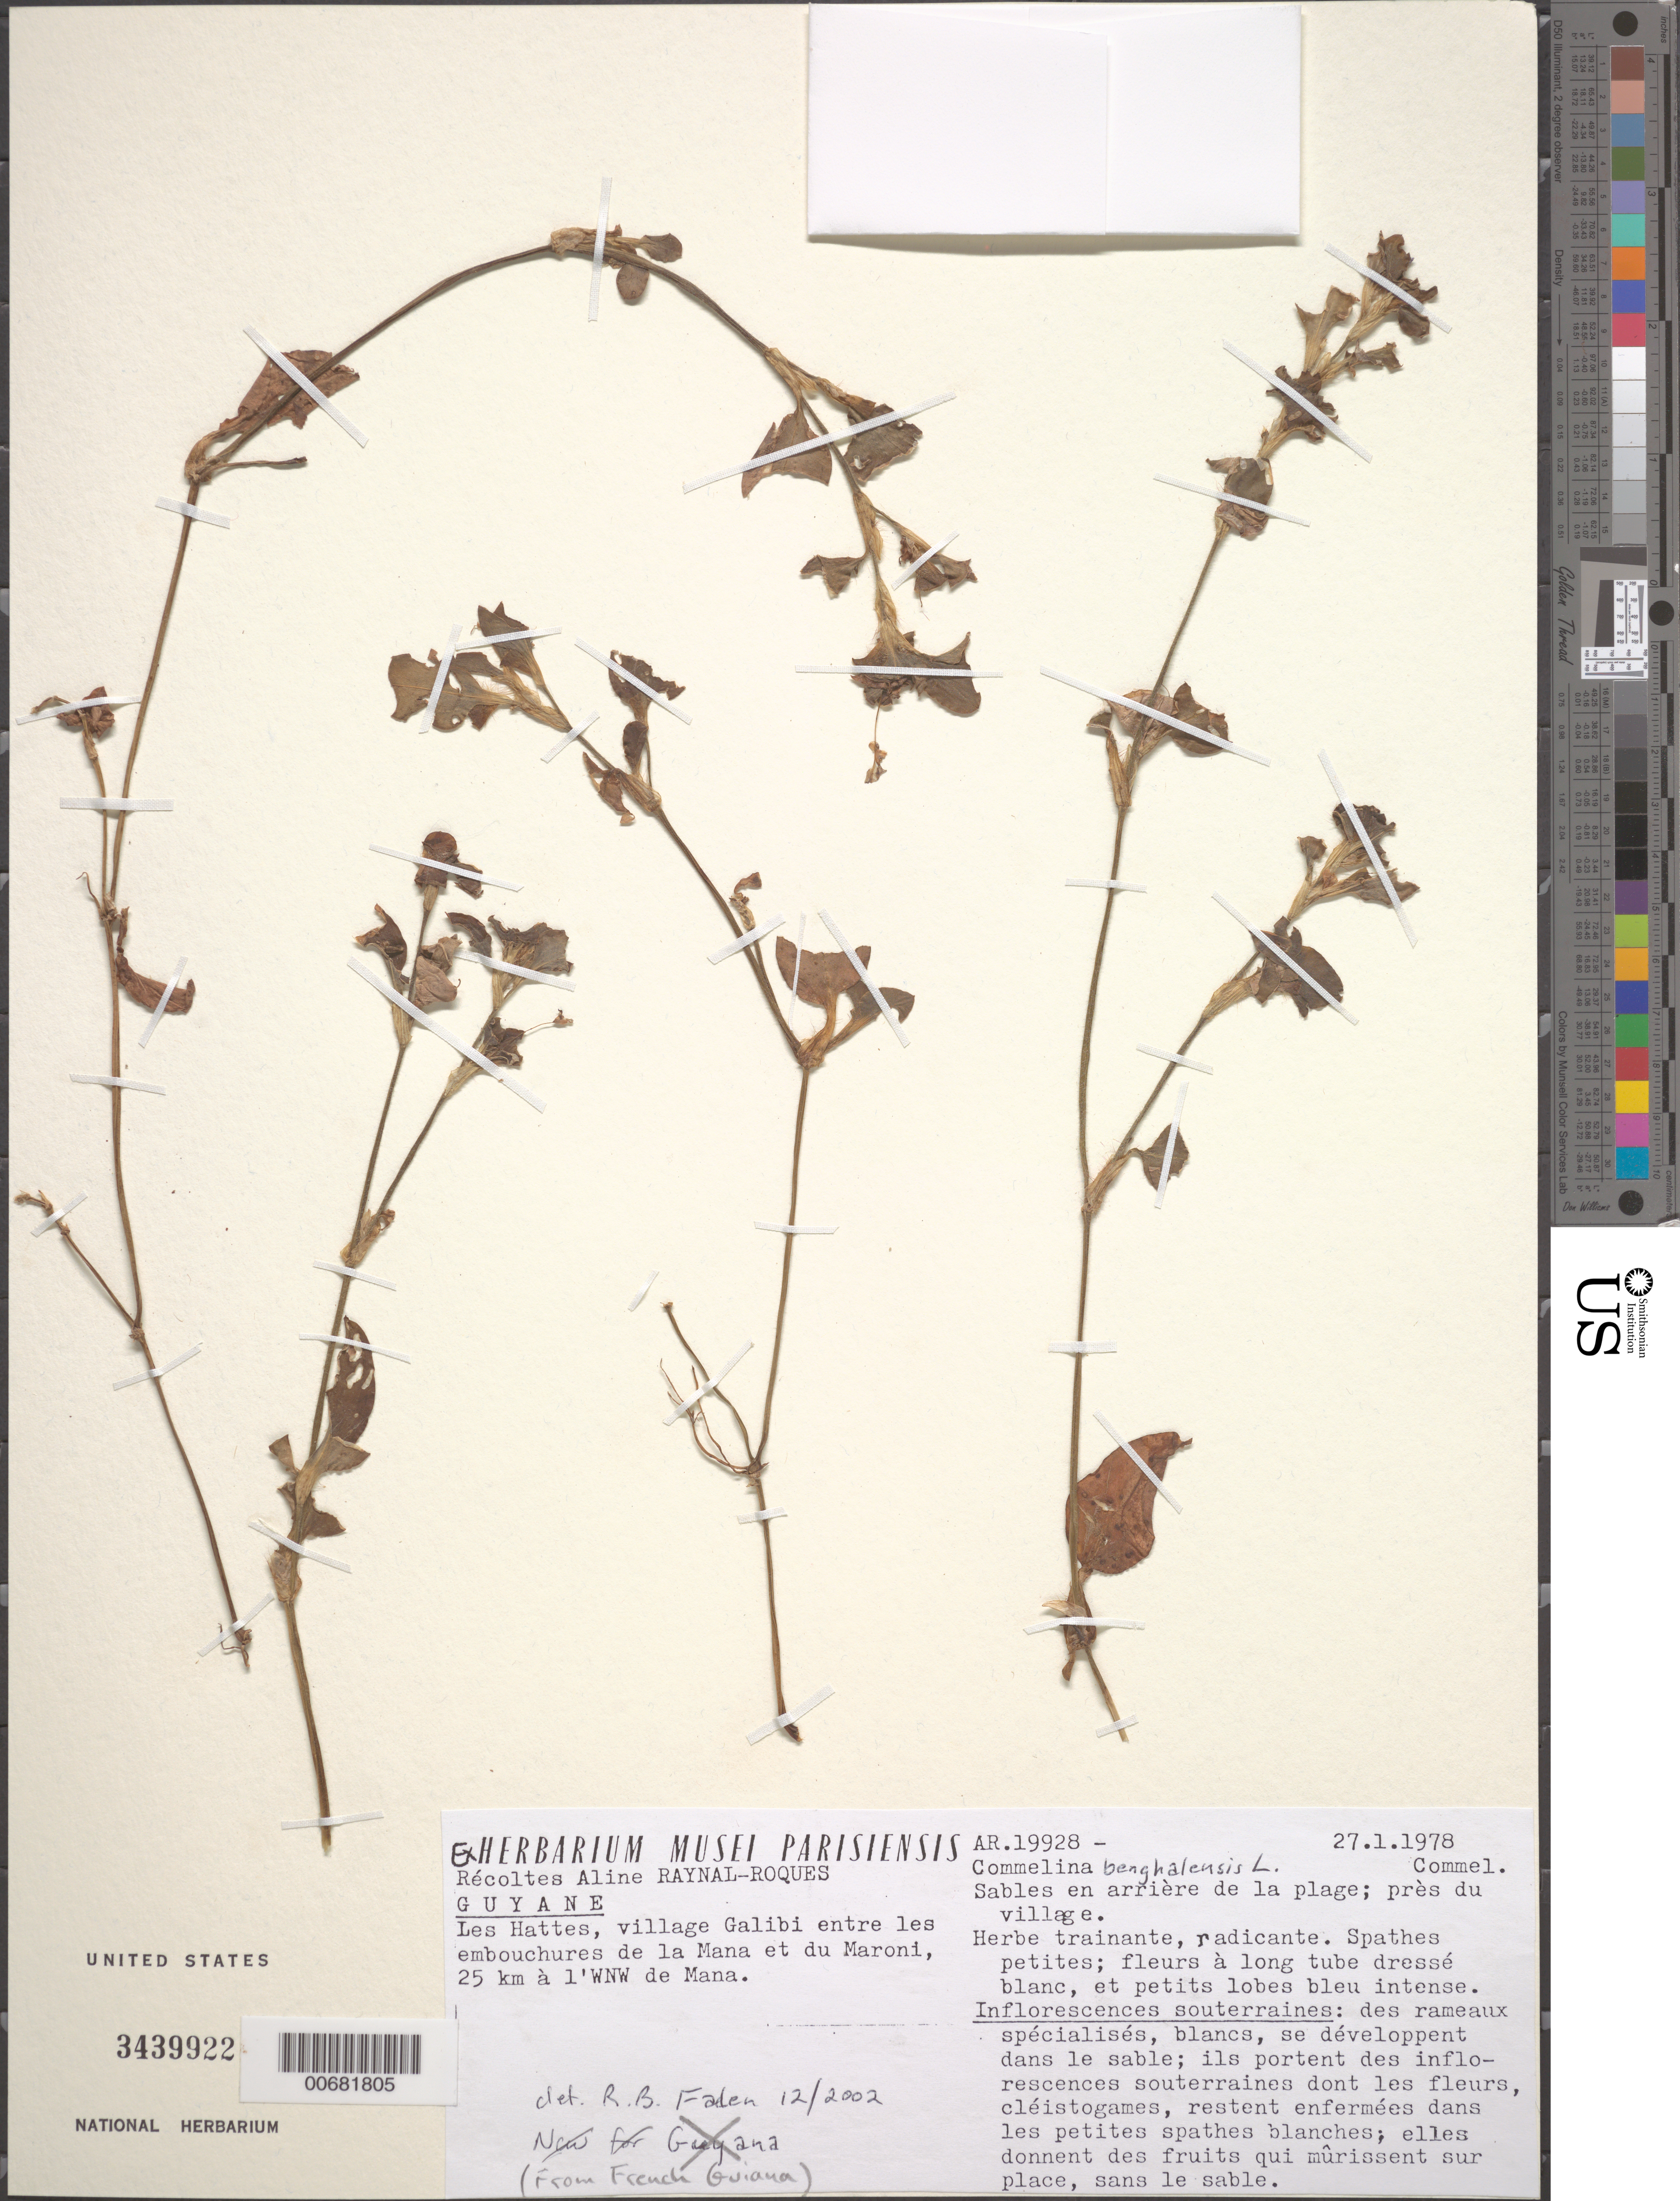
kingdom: Plantae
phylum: Tracheophyta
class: Liliopsida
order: Commelinales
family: Commelinaceae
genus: Commelina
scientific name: Commelina benghalensis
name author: L.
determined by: Faden, Robert B., (US), Smithsonian Institution - National Museum of Natural History (UNITED STATES)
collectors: A. M. Raynal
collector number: AR 19928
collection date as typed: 27 Jan 1978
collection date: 1978-01-27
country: French Guiana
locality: "Les Hattes, village Galibi between les embouchures de la Mana and du Maroni, WNW de Mana."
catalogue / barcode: US 3439922